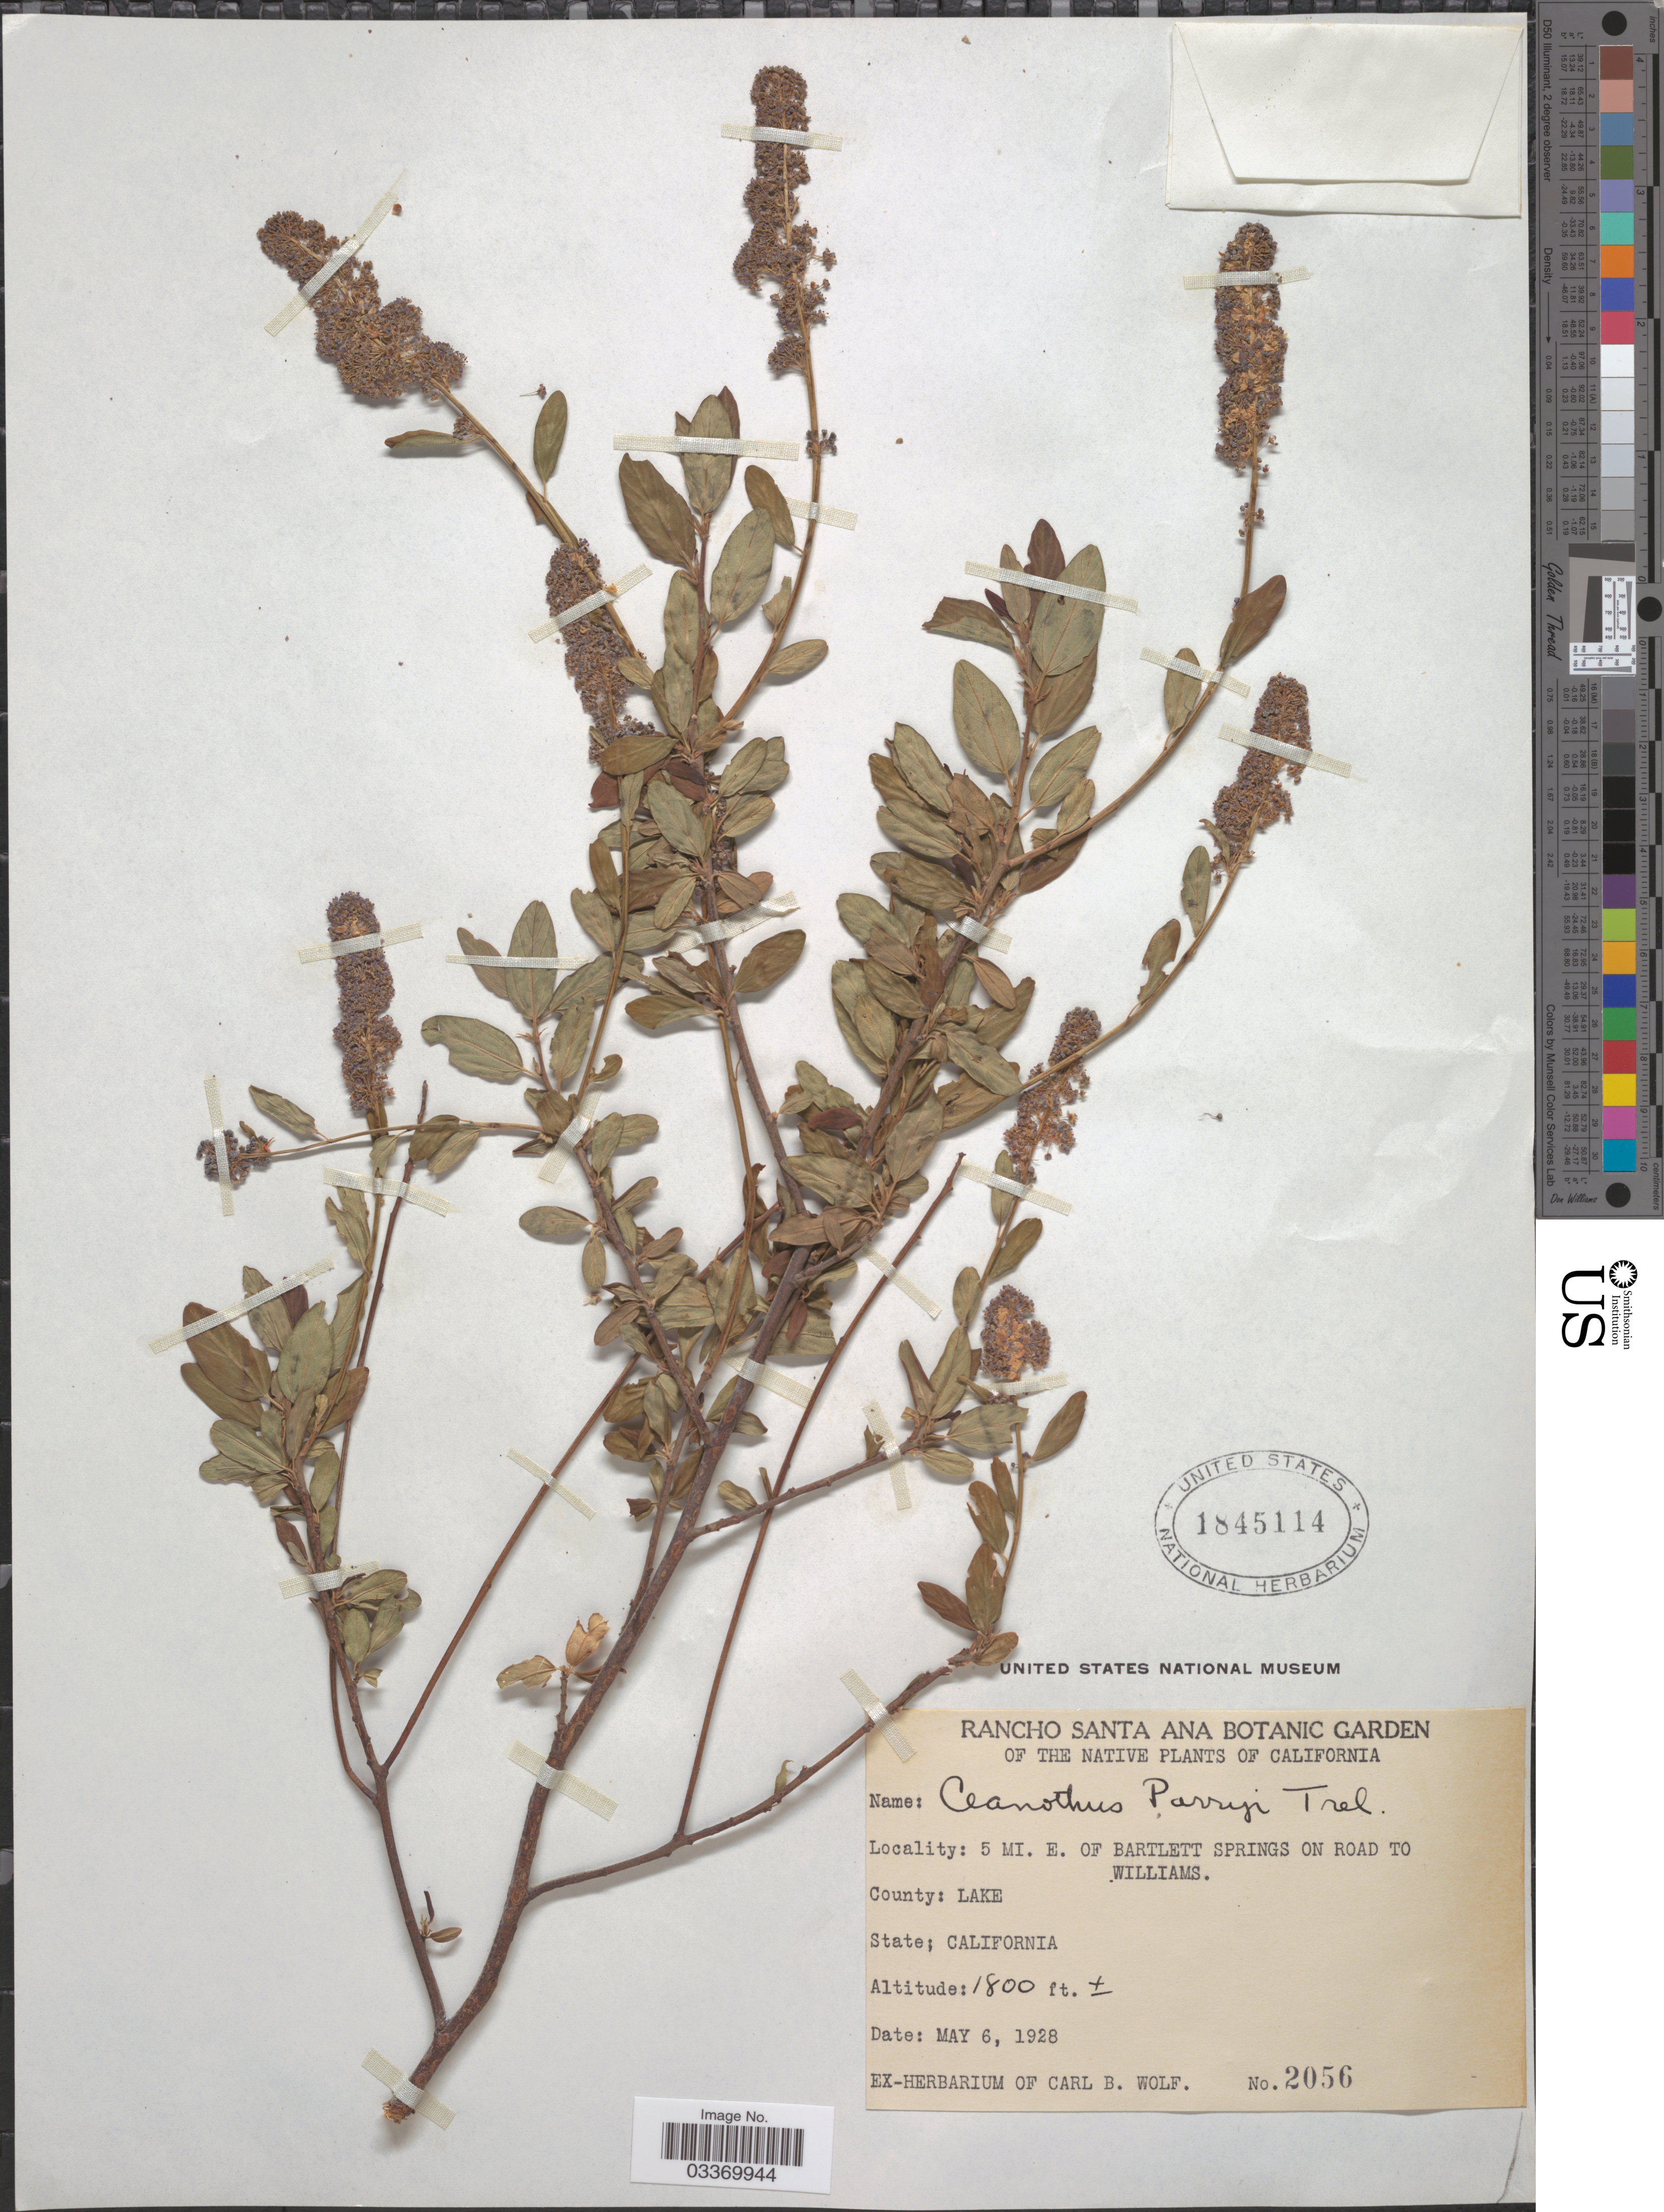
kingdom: Plantae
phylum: Tracheophyta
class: Magnoliopsida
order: Rosales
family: Rhamnaceae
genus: Ceanothus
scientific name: Ceanothus parryi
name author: Trel.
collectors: ex herb. Carl B. Wolf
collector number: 2056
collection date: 1928-05-06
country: United States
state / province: California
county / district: Lake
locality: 5 mi. E. of Bartlett Springs on road to Williams. County: Lake.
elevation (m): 549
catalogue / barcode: US 1845114